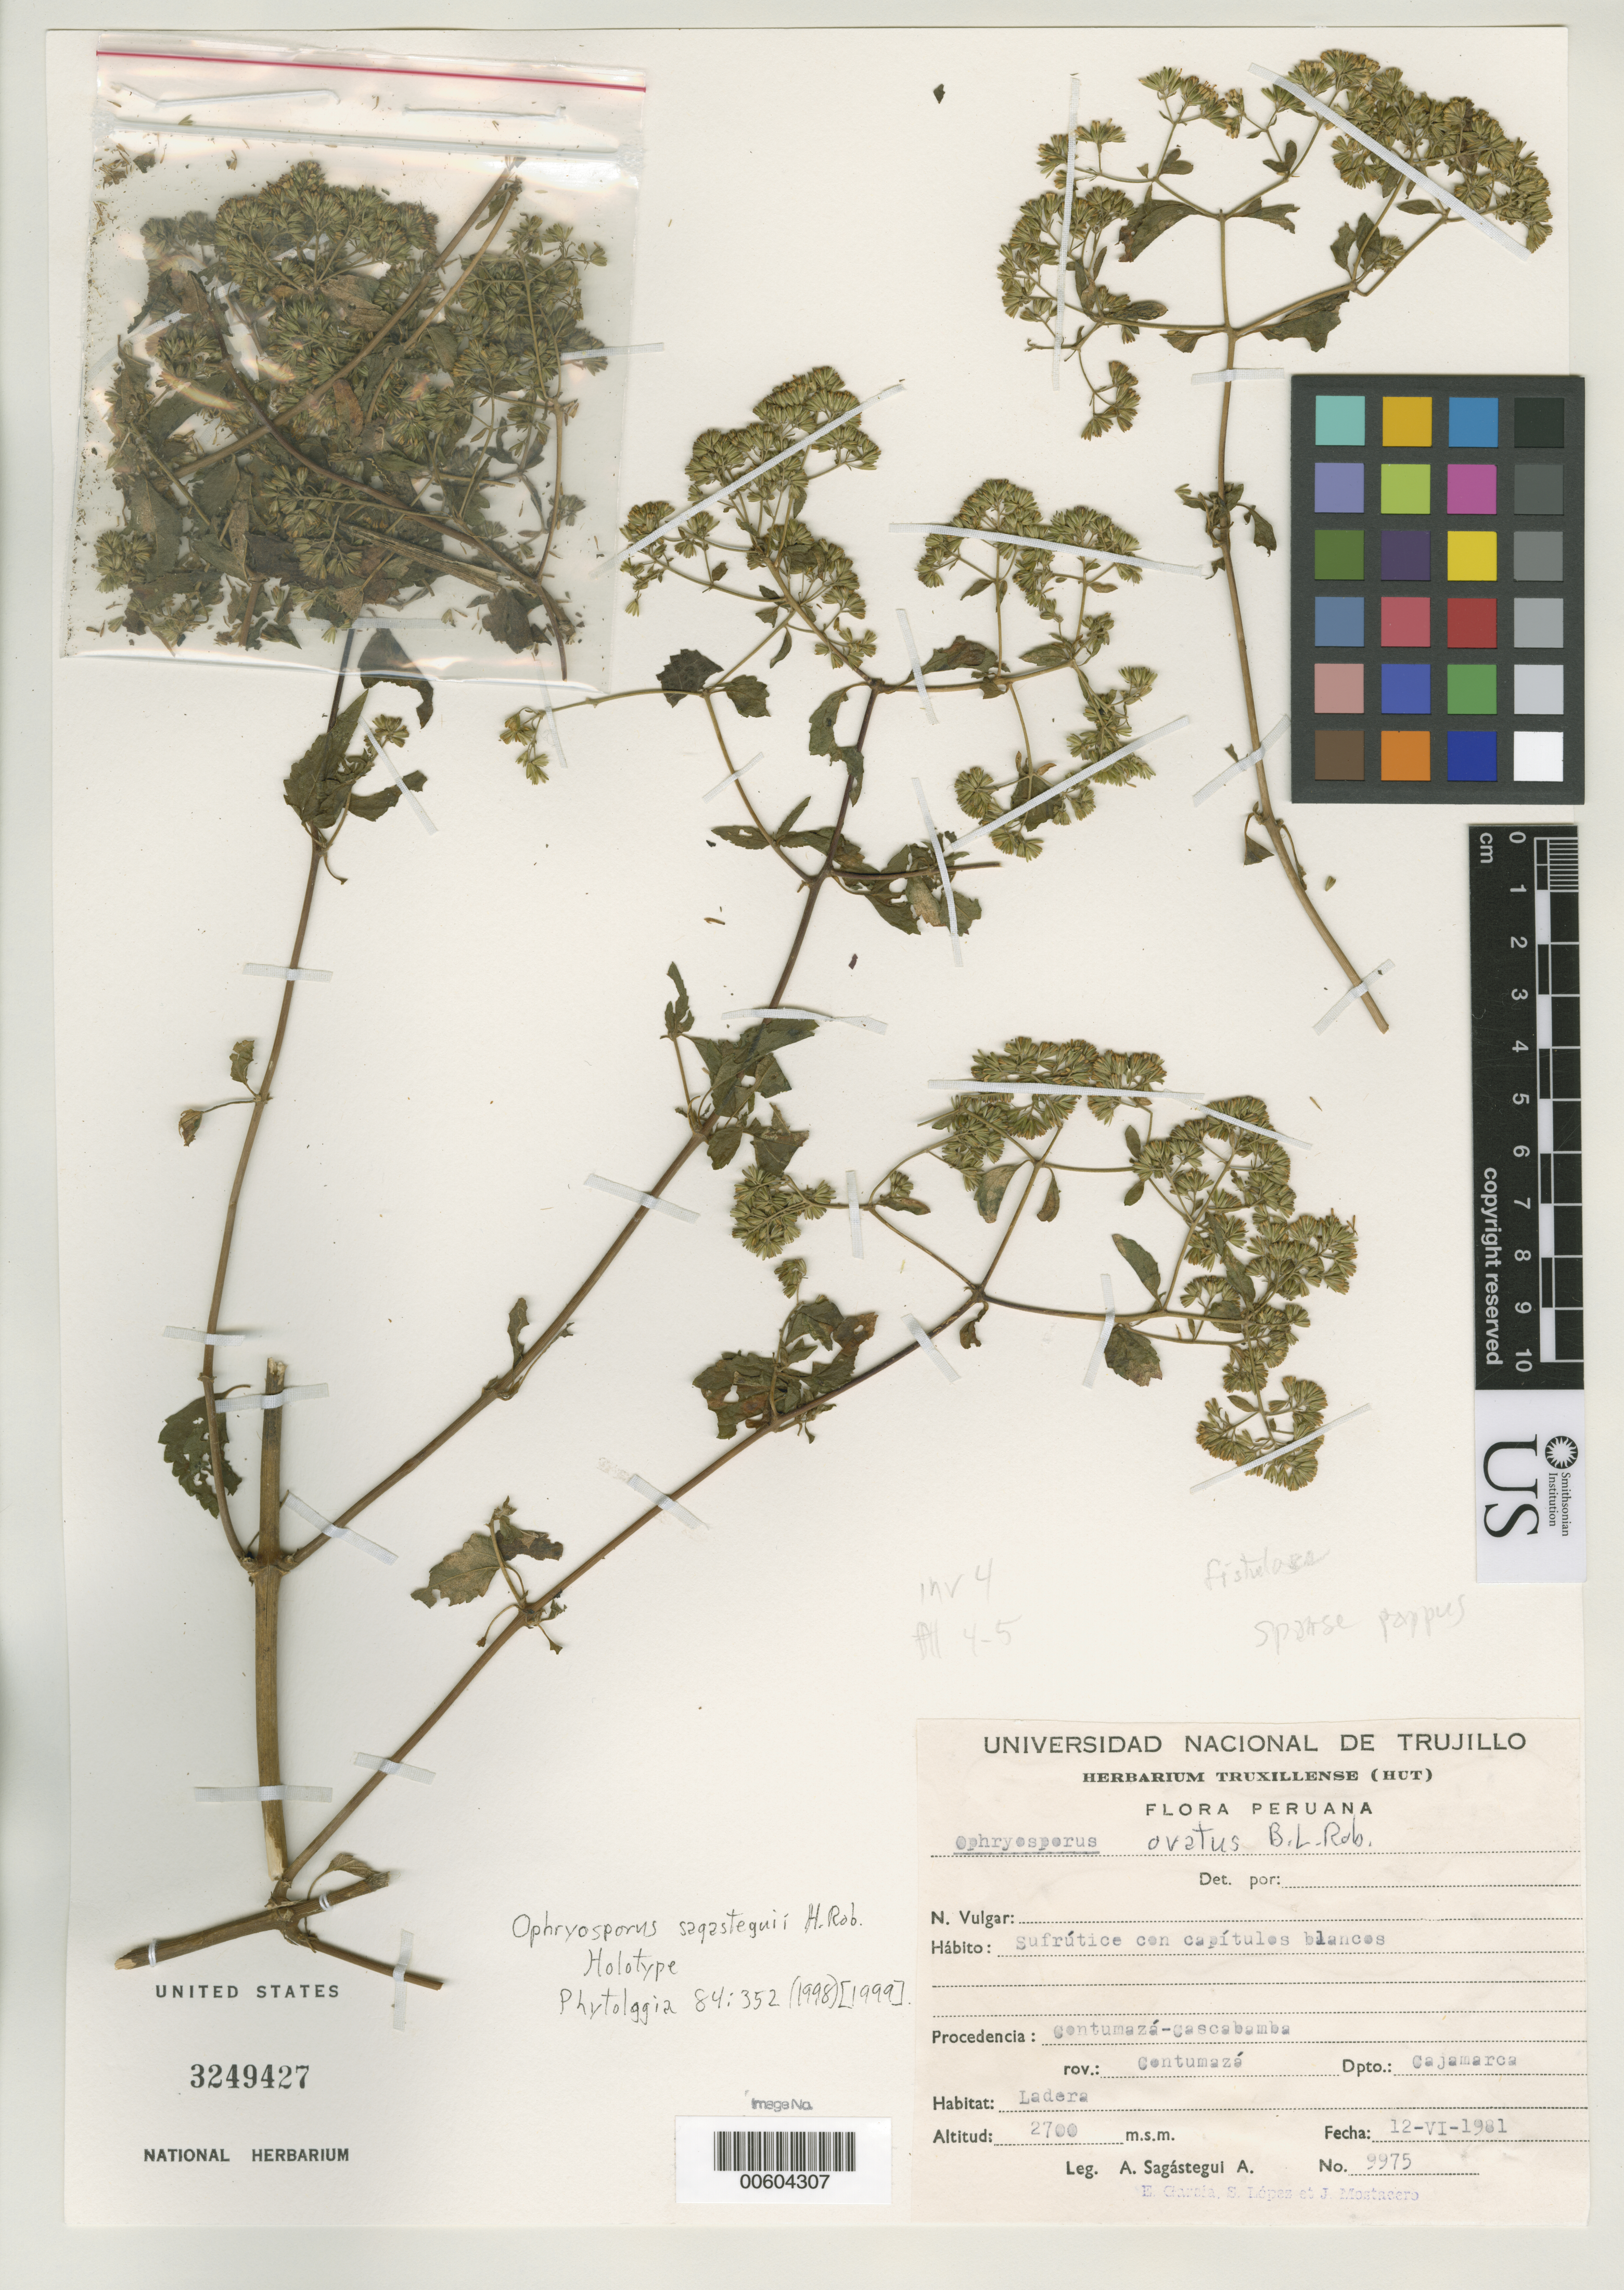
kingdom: Plantae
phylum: Tracheophyta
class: Magnoliopsida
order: Asterales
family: Asteraceae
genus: Ophryosporus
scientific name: Ophryosporus sagasteguii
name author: H. Rob.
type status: Holotype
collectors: A. Sagástegui A., E. Garcia, S. Lopez & J. Mostacero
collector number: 9975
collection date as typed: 12 Jun 1981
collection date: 1981-06-12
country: Peru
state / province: Cajamarca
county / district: Contumazá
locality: Contumazá - Cascabamba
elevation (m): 2700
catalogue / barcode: US 3249427